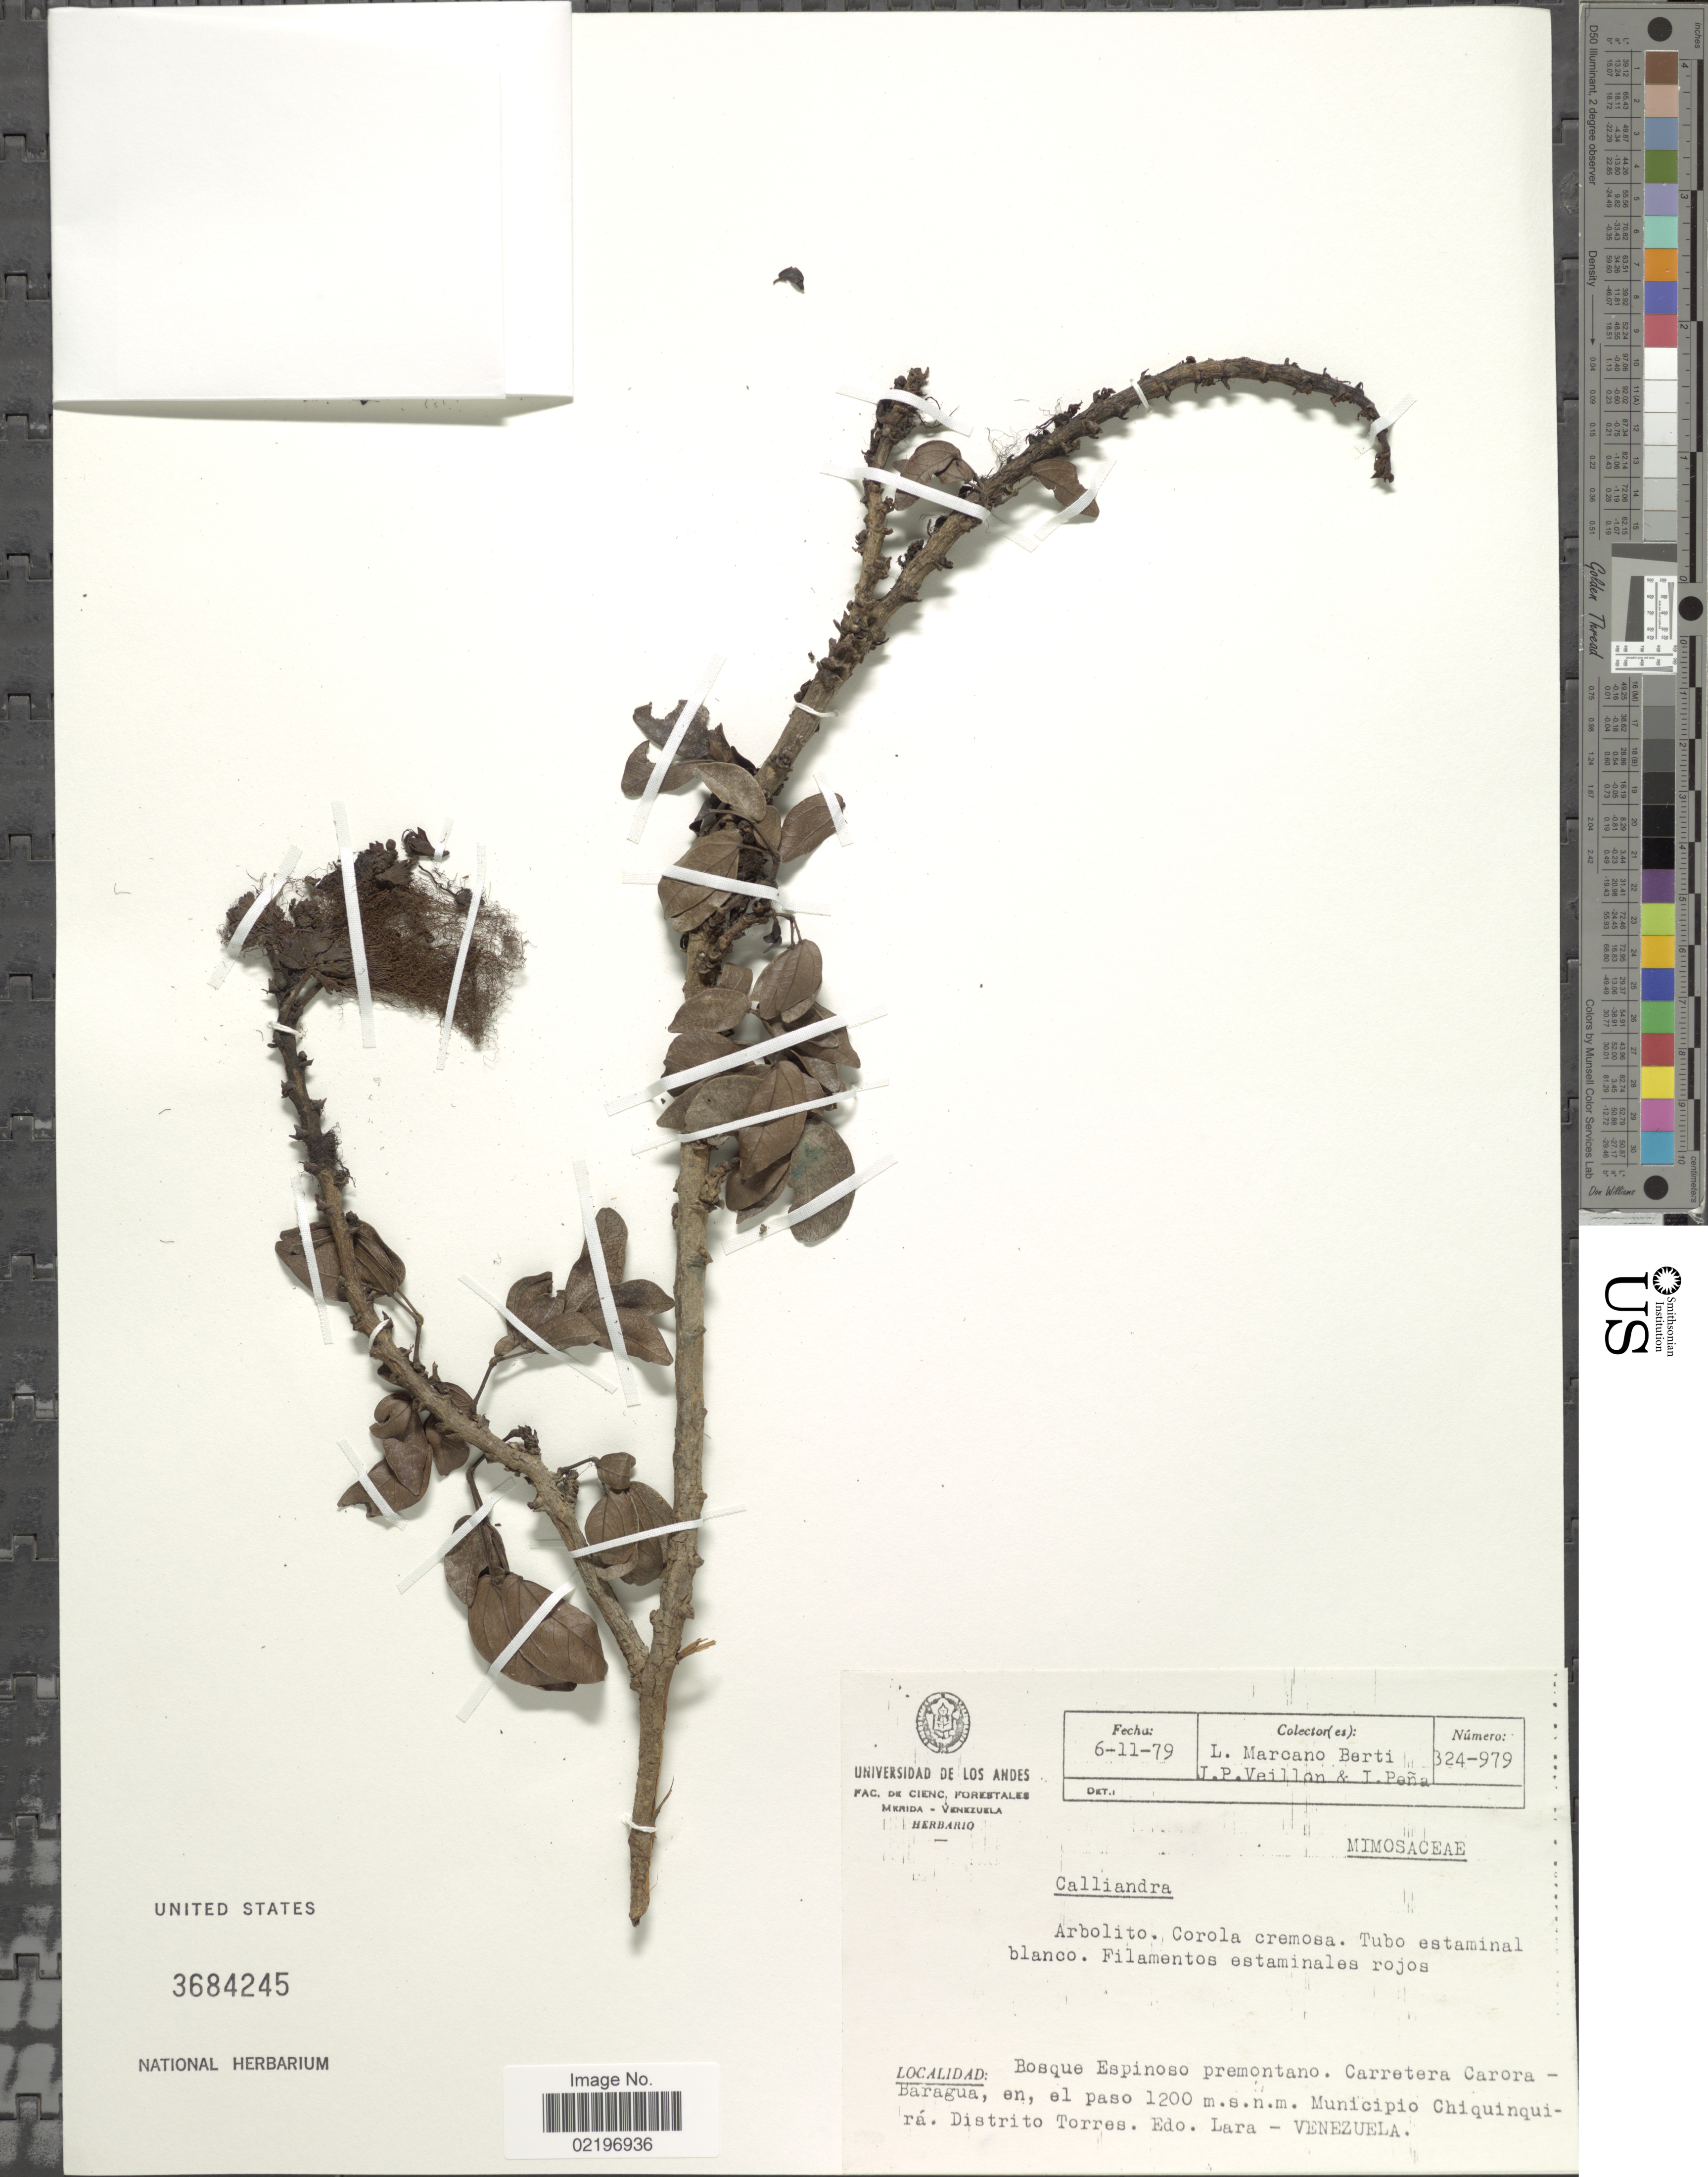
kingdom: Plantae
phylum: Tracheophyta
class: Magnoliopsida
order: Fabales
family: Fabaceae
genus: Calliandra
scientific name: Calliandra sp.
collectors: L. Marcano-Berti, J. Veillon & I. Pena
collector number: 324-979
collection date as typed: Transcribed d/m/y: 6/11/79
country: Venezuela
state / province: Lara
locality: Bosque Espinoso premontano. Carretera Carora- Baragua. Municipio Chiquinquira. Distrito Torres. Edo. lara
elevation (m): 1200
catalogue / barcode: US 3684245